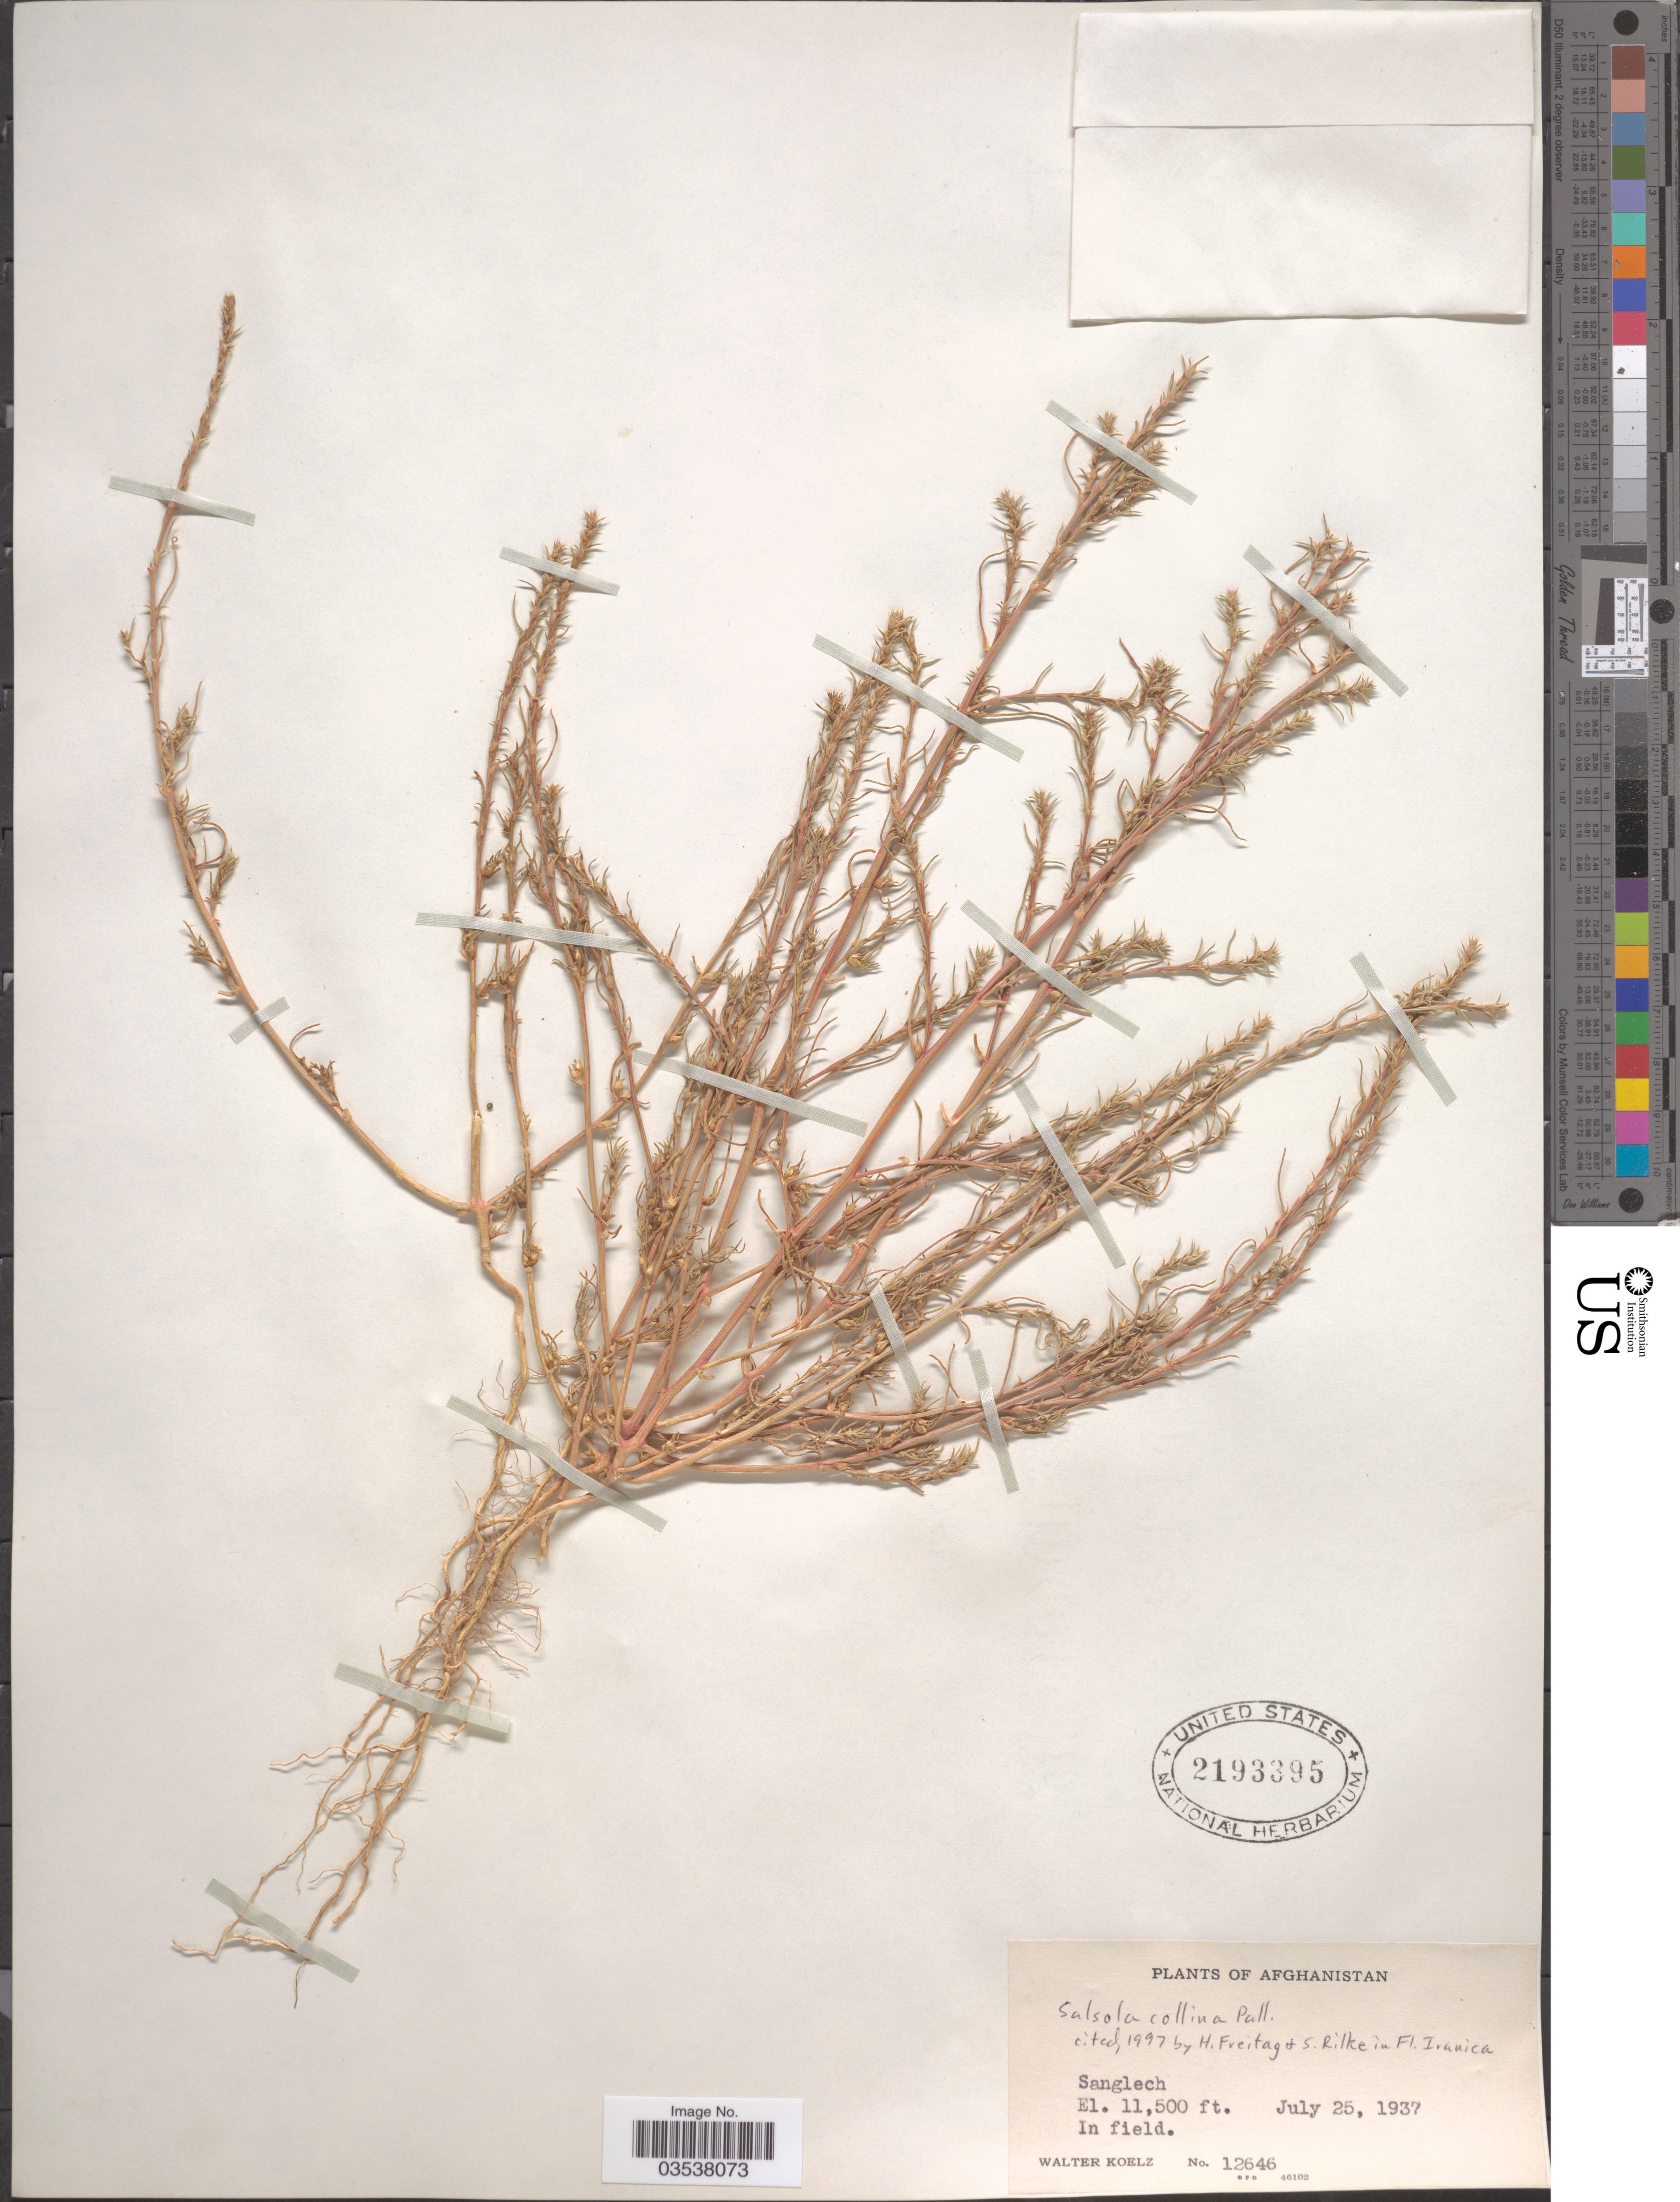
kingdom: Plantae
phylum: Tracheophyta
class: Magnoliopsida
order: Caryophyllales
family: Amaranthaceae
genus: Salsola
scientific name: Salsola collina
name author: Pall.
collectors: W. N. Koelz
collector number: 12646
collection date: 1937-07-25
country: Afghanistan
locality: Sanglech.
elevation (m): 3505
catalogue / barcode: US 2193395